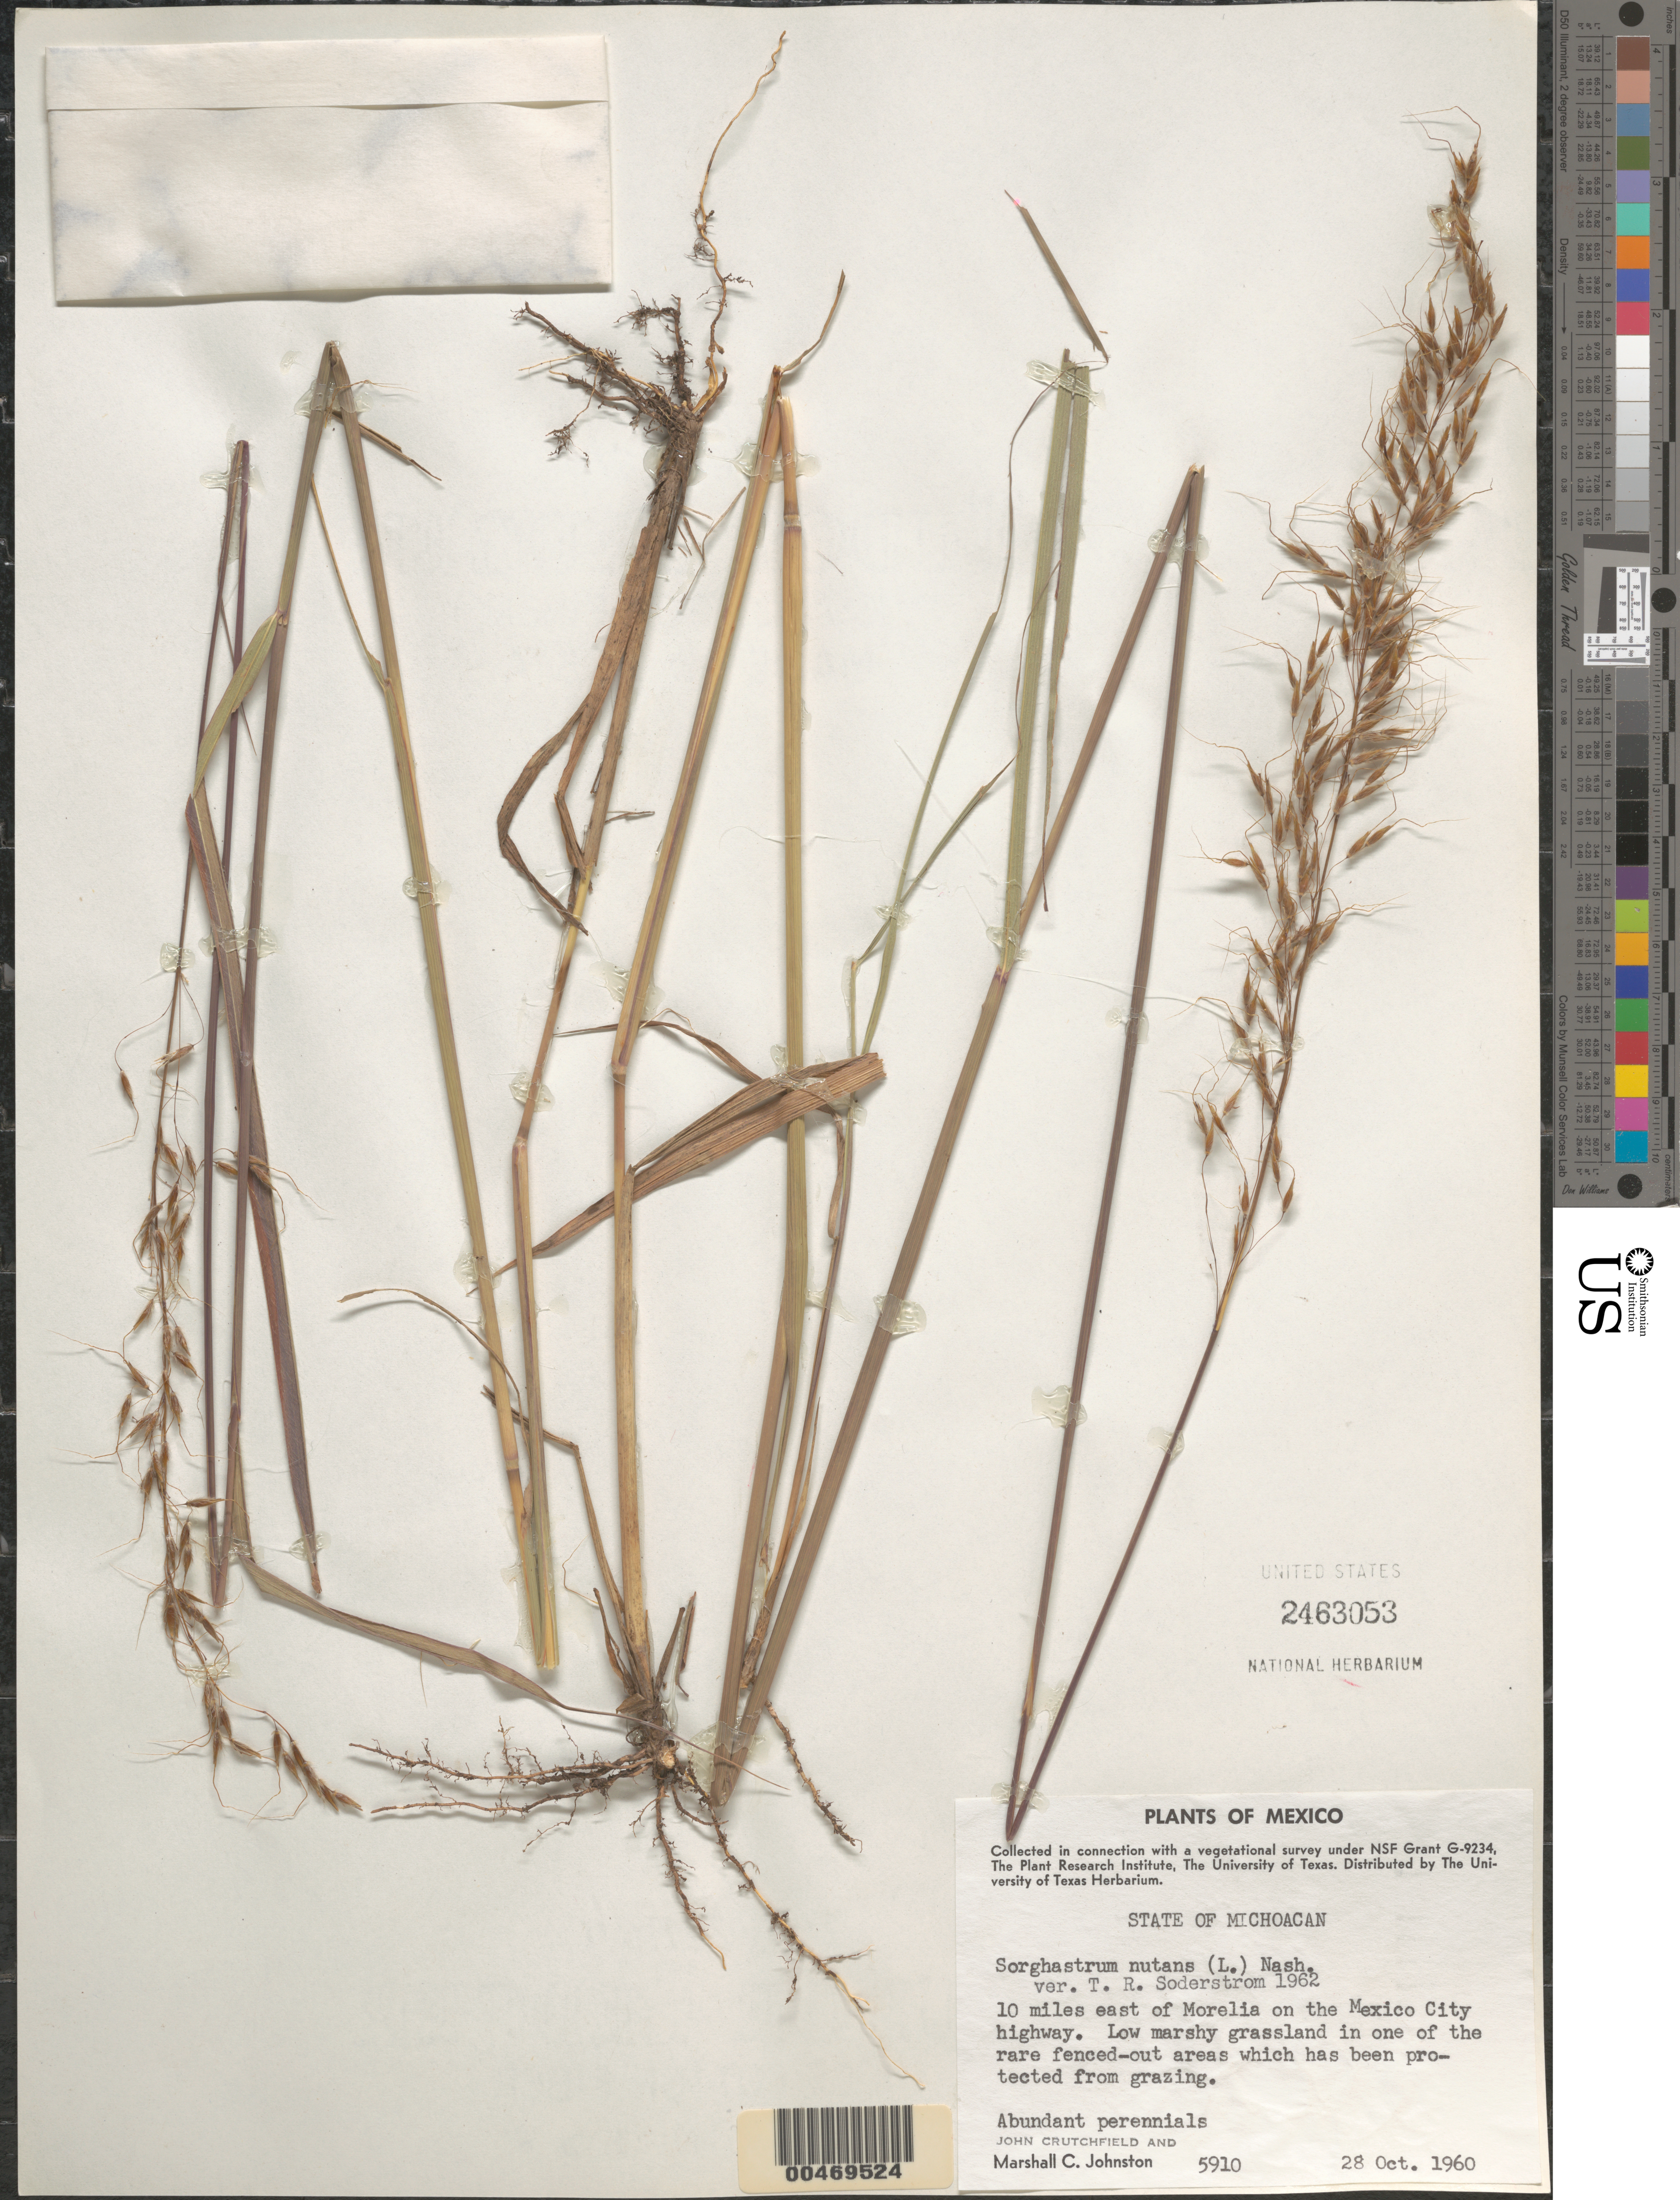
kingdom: Plantae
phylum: Tracheophyta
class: Liliopsida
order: Poales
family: Poaceae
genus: Sorghastrum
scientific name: Sorghastrum nutans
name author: (L.) Nash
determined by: Soderstrom, T. R.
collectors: J. Crutchfield & M. Johnston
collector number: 5910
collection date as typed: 28 Oct 1960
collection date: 1960-10-28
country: Mexico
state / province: Michoacán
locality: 10 mi E of Morelia on the Mexico City Hwy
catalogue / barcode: US 2463053